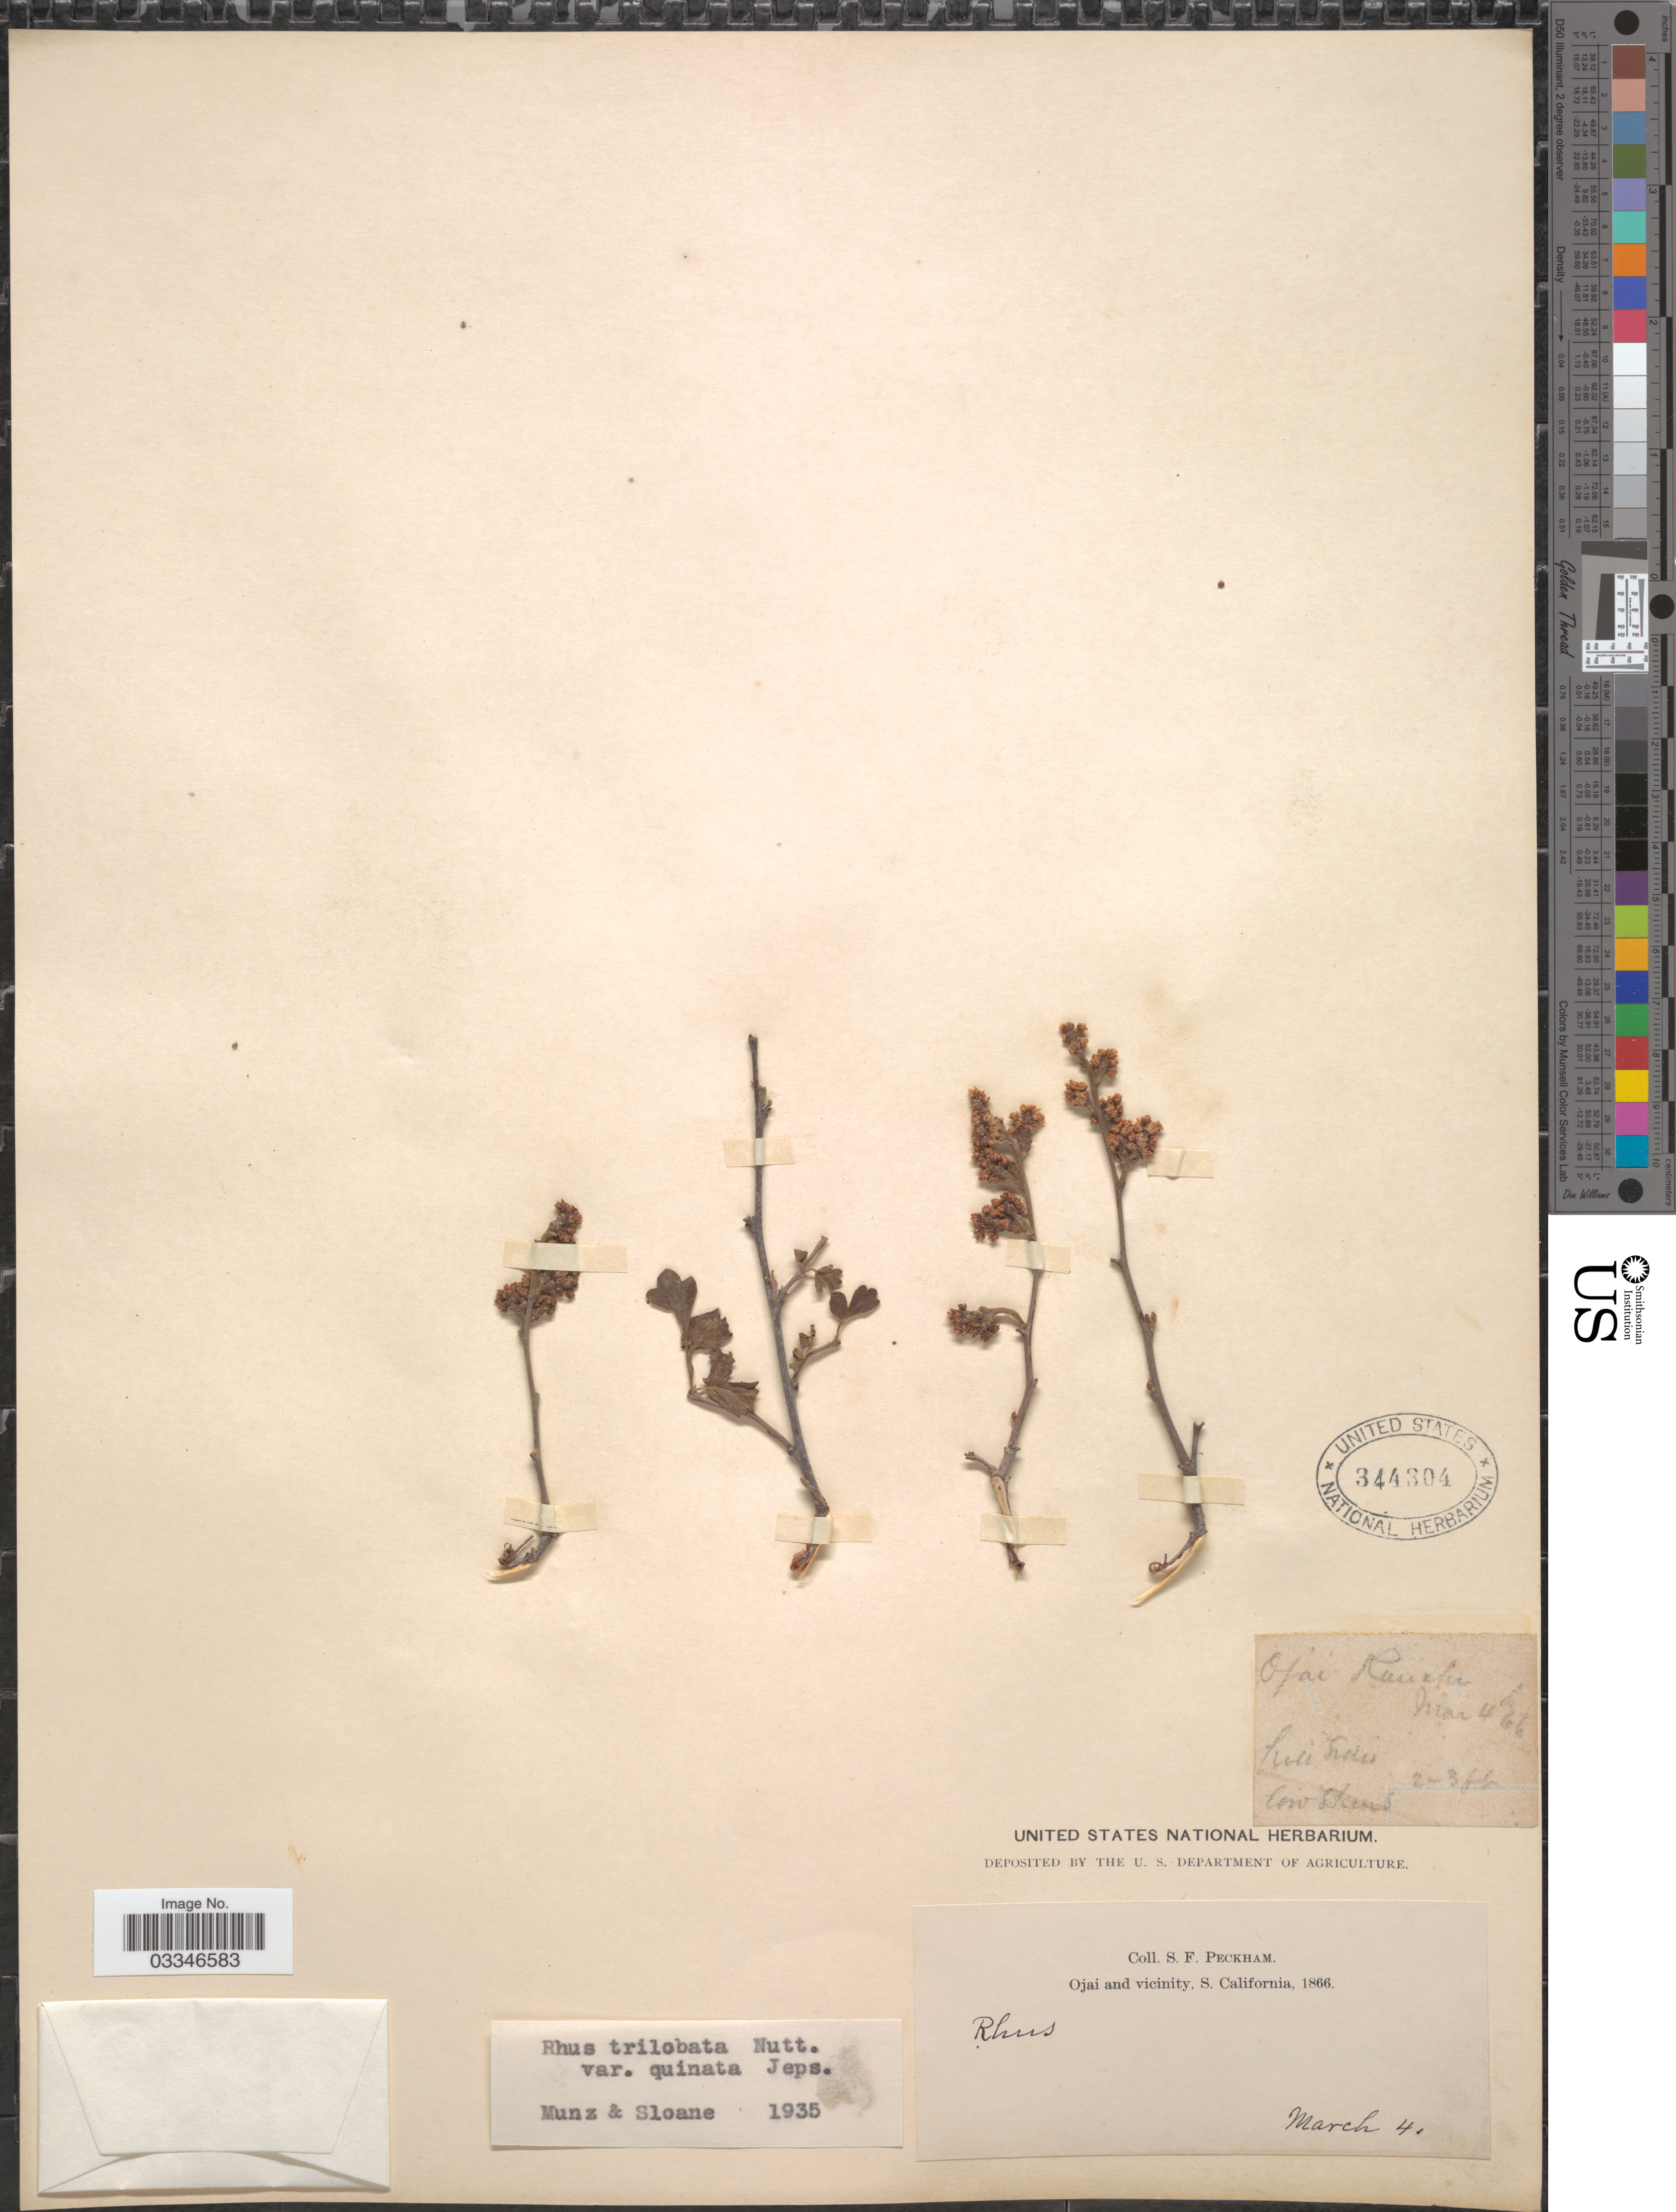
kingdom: Plantae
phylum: Tracheophyta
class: Magnoliopsida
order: Sapindales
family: Anacardiaceae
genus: Rhus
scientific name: Rhus trilobata var. quinata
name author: Jeps.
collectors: S. Peckham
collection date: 1866-03-04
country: United States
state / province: California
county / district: Ventura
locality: Ojai and vicinity, S. California.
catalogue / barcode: US 344304